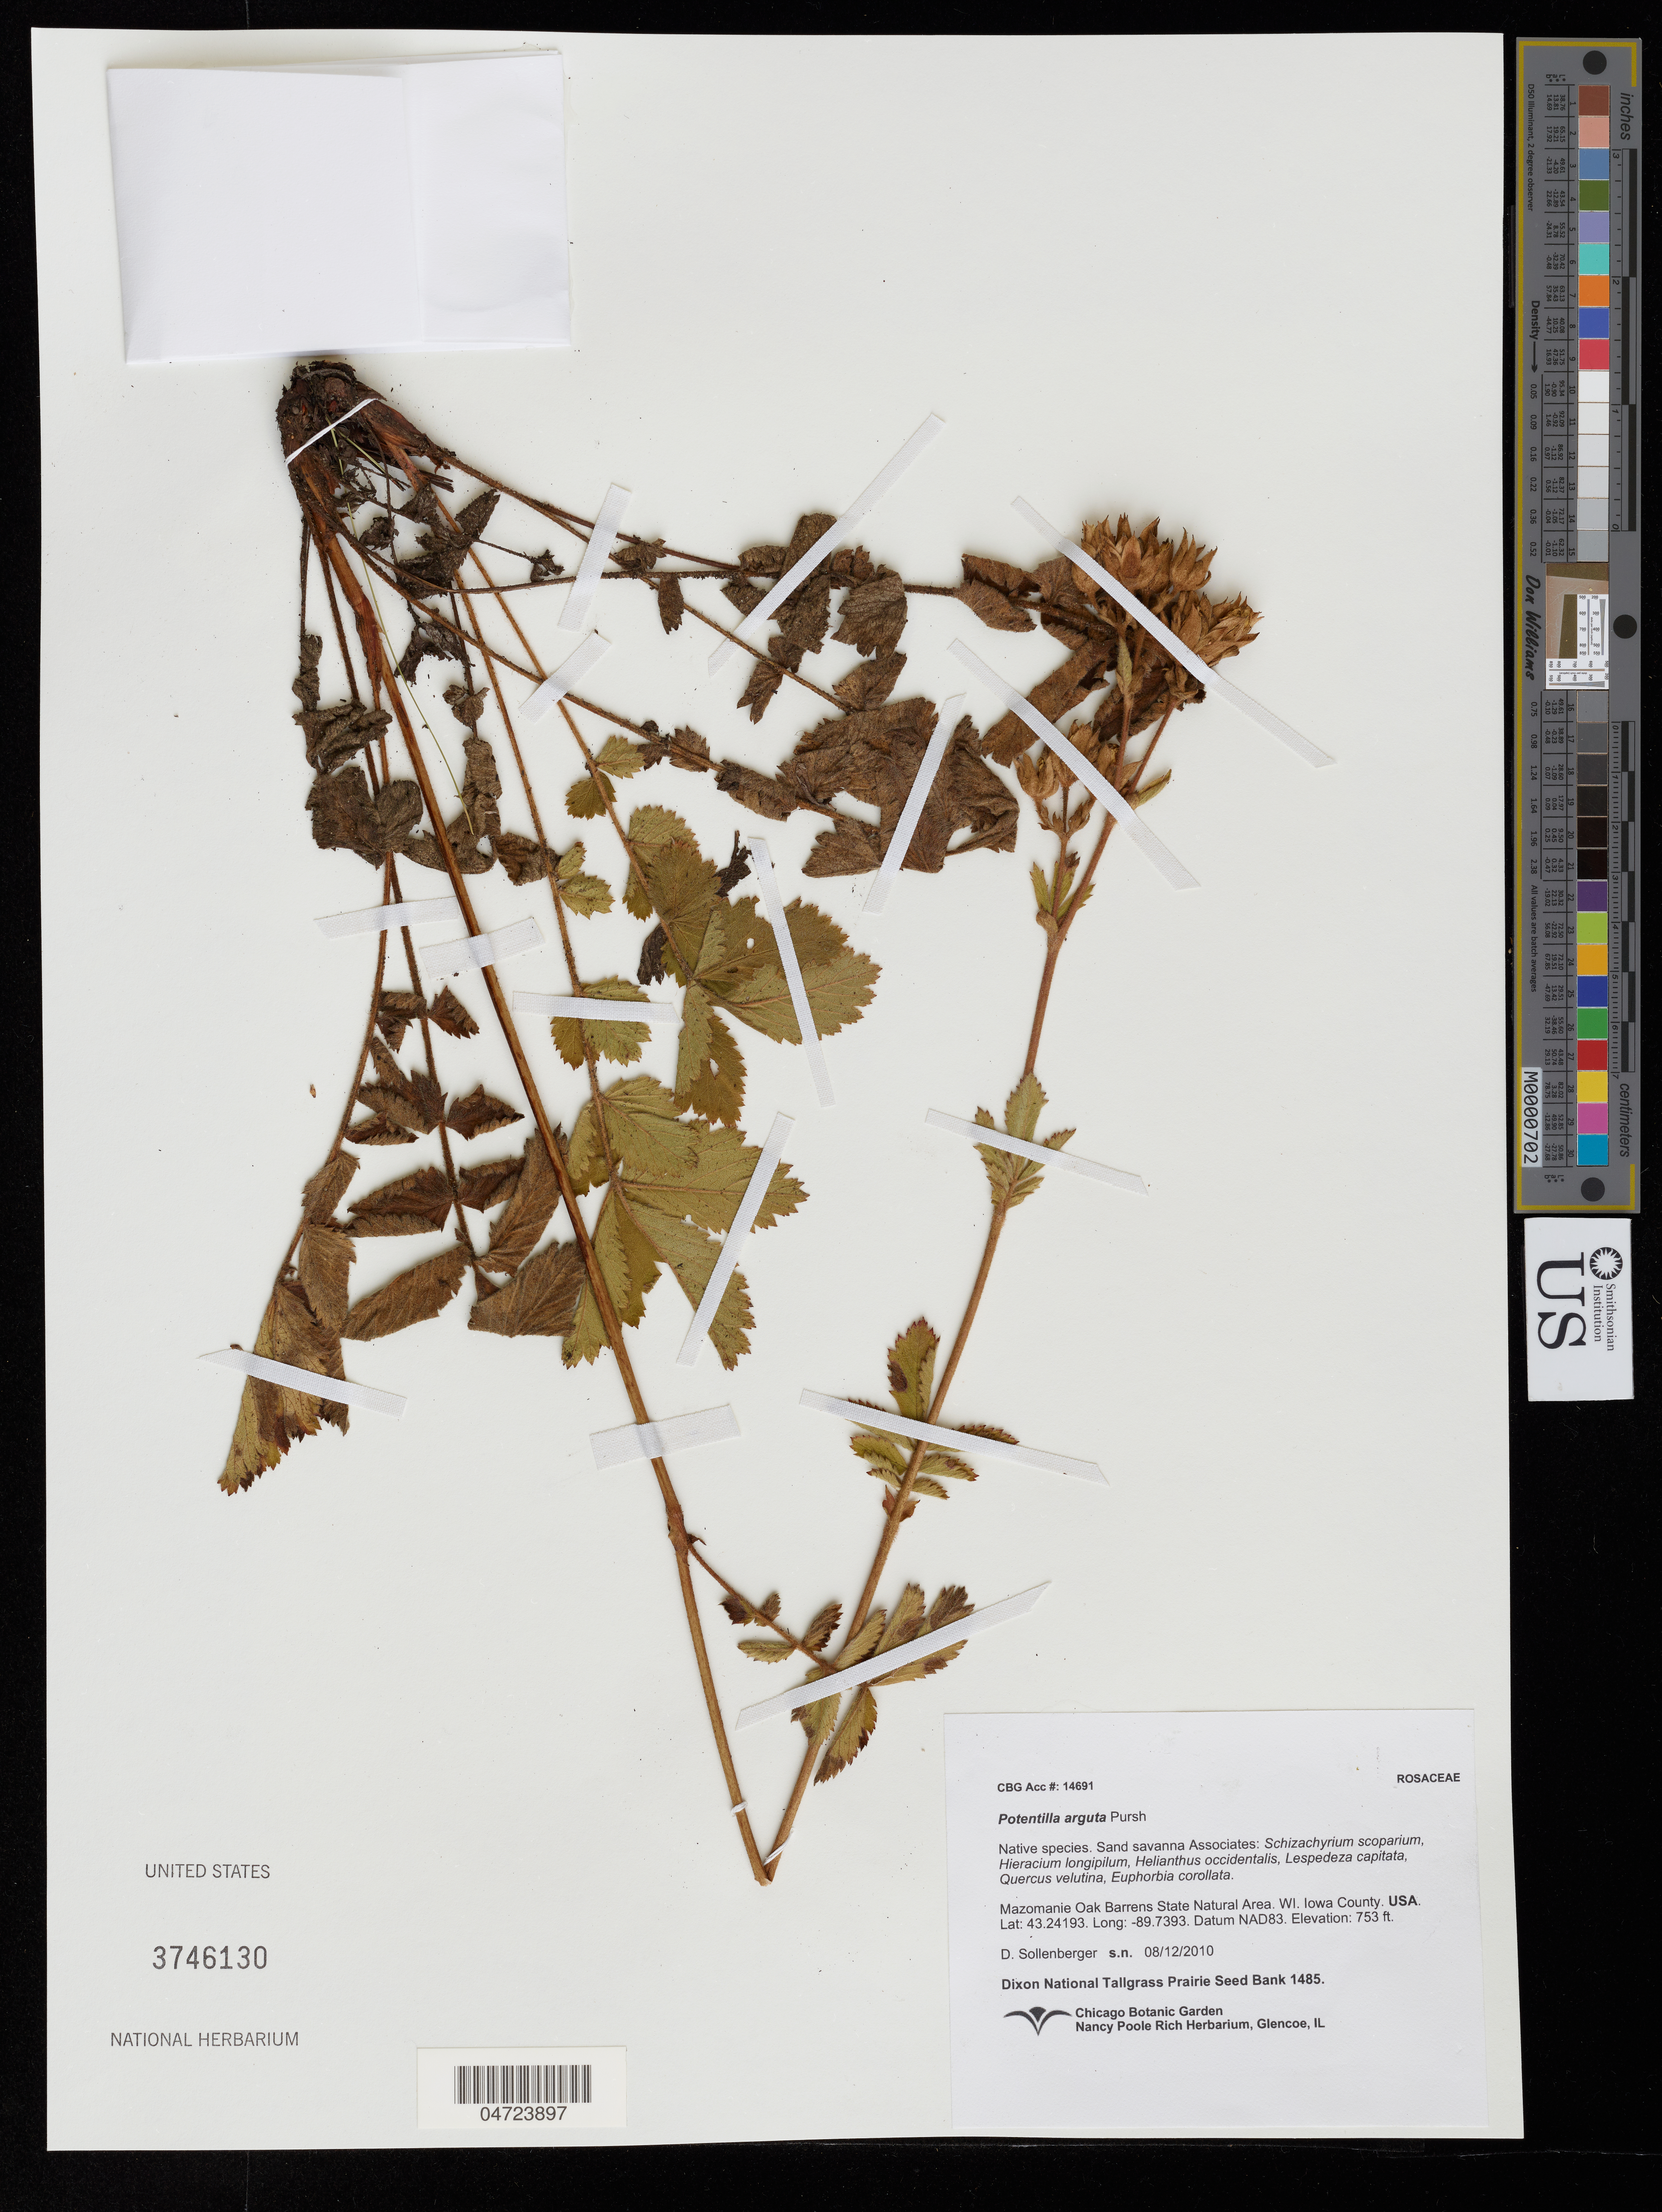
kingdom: Plantae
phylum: Tracheophyta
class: Magnoliopsida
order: Rosales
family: Rosaceae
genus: Potentilla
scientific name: Potentilla arguta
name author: Pursh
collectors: D. Sollenberger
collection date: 2010-08-12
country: United States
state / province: Wisconsin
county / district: Iowa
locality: Mazomanie Oak Barrens State Natural Area. Iowa County.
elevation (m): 230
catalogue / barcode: US 3746130